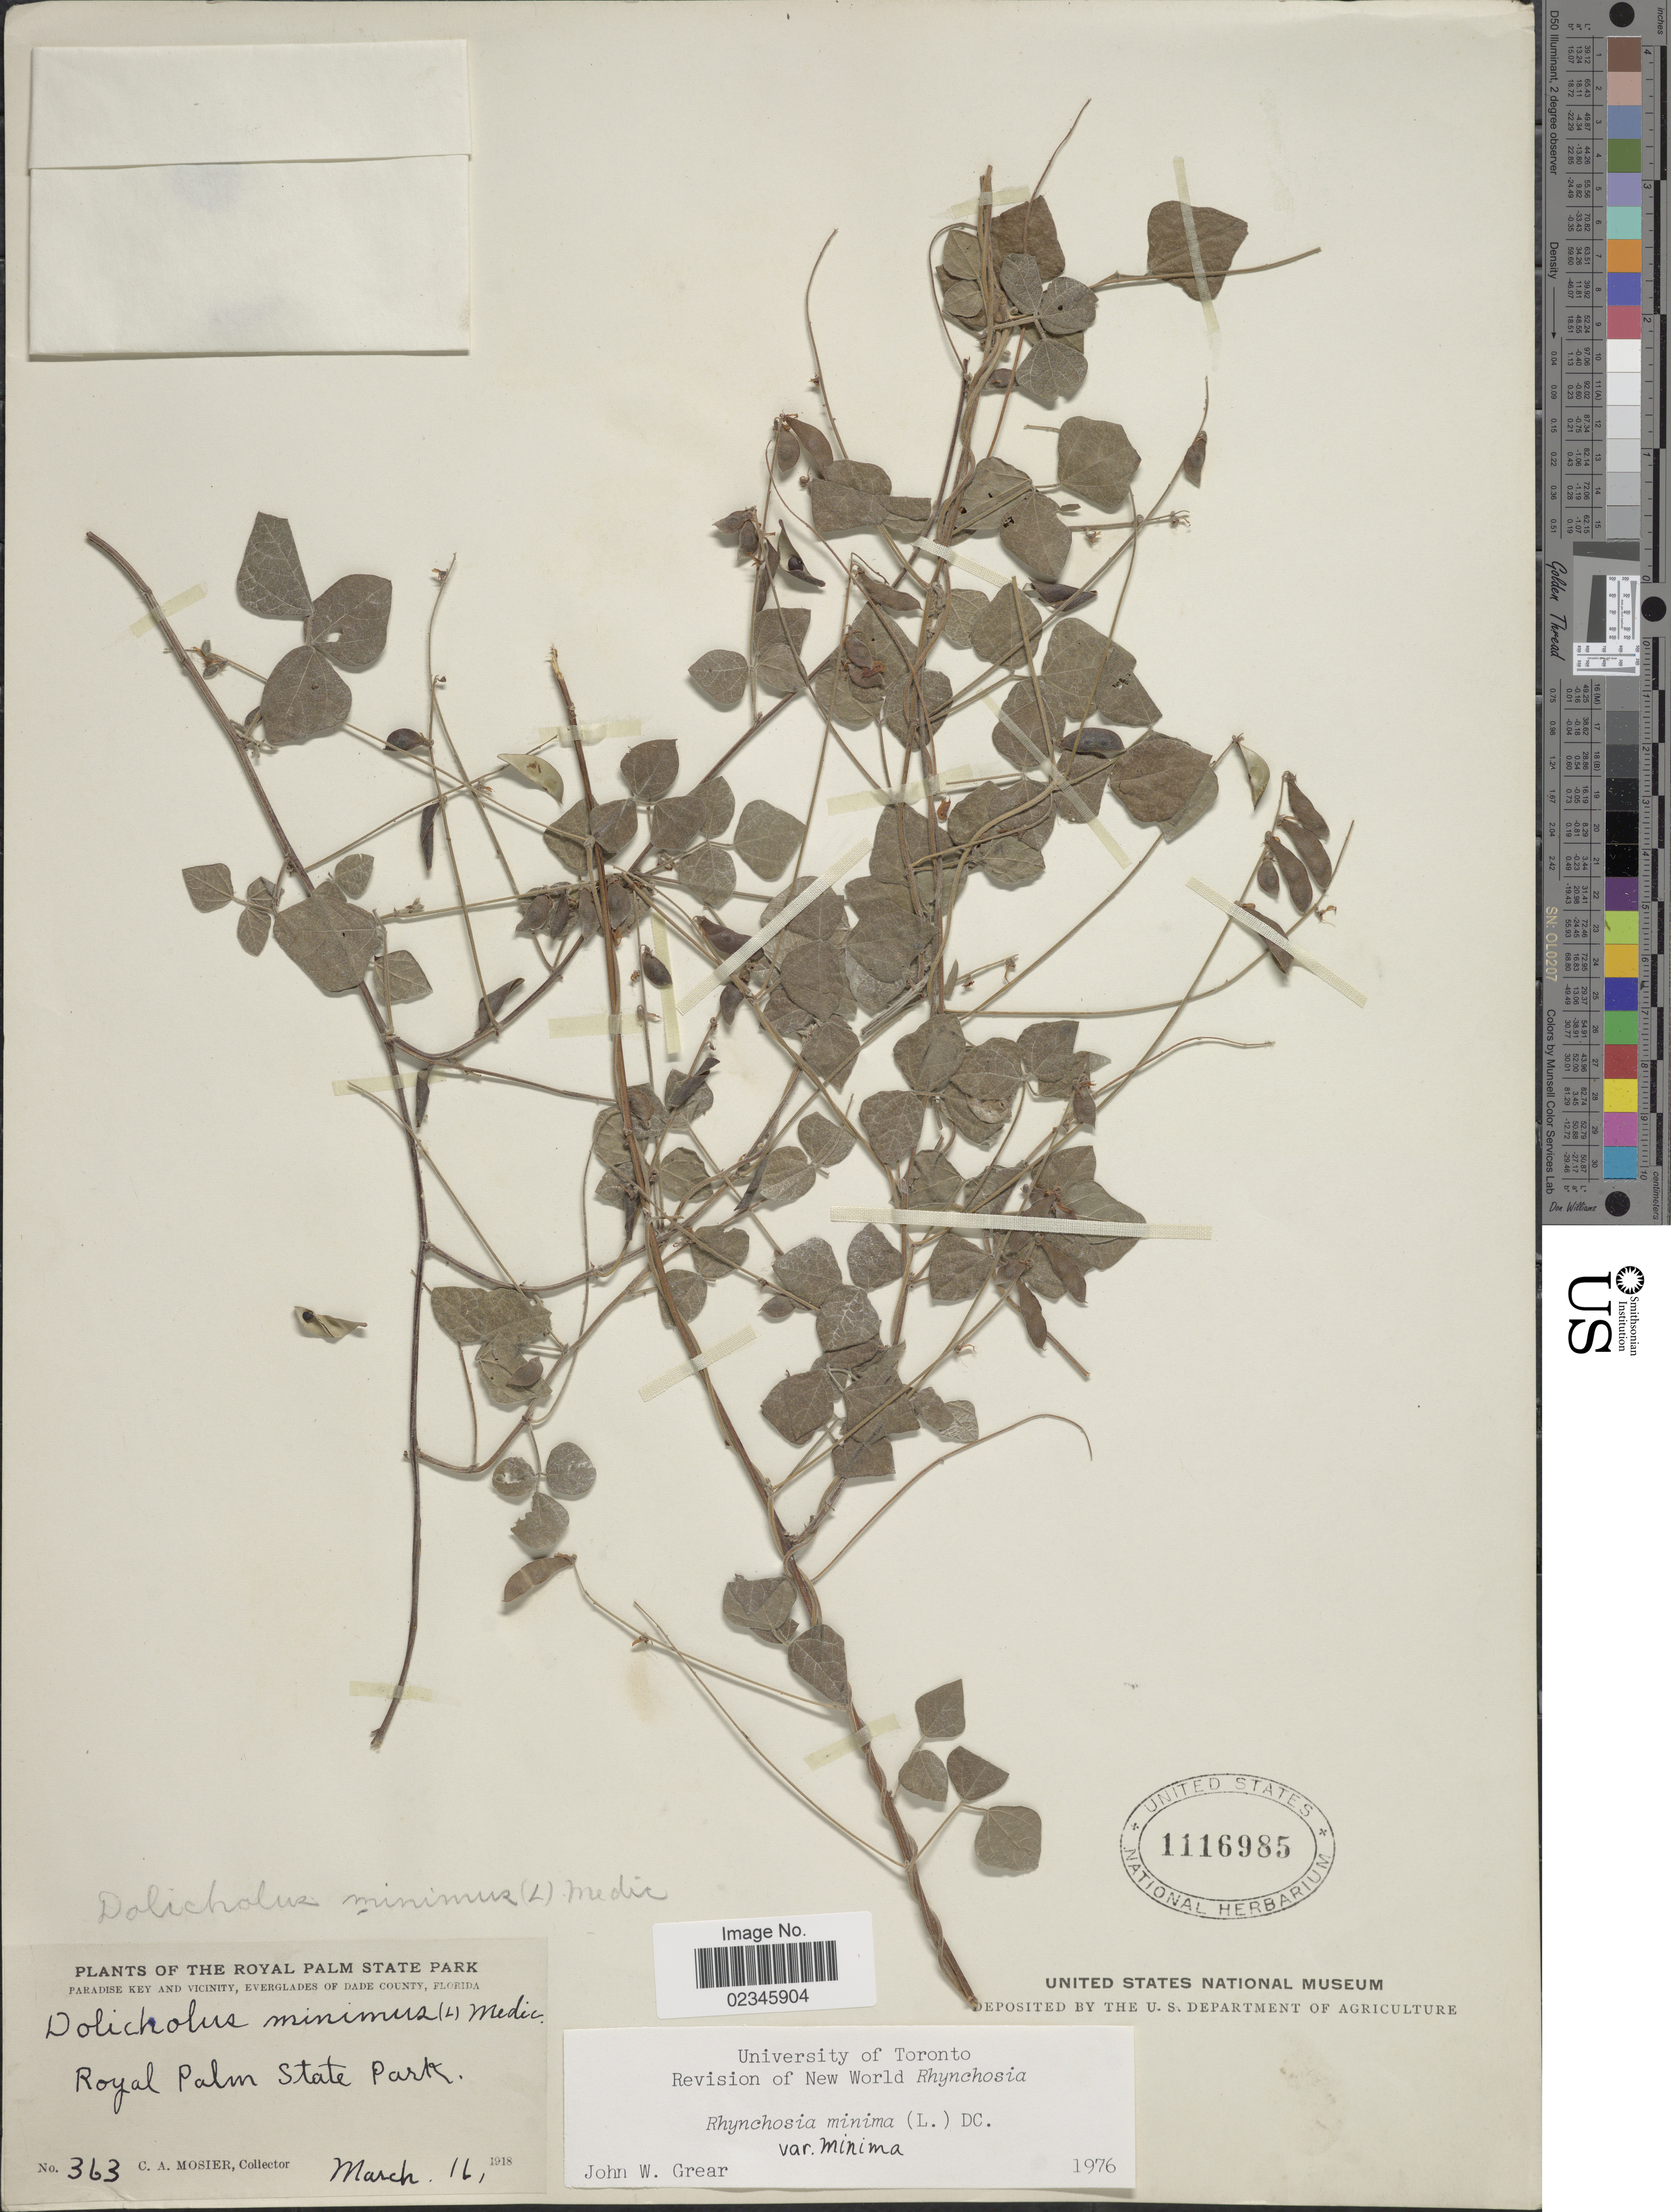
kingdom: Plantae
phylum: Tracheophyta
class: Magnoliopsida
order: Fabales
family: Fabaceae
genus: Rhynchosia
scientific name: Rhynchosia minima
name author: (L.) DC.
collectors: C. A. Mosier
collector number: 363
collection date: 1918-03-16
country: United States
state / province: Florida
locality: Royal Palm State Park, Paradise Key and vicinity, Everglades of Dade County, Royal Palm State Park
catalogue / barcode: US 1116985